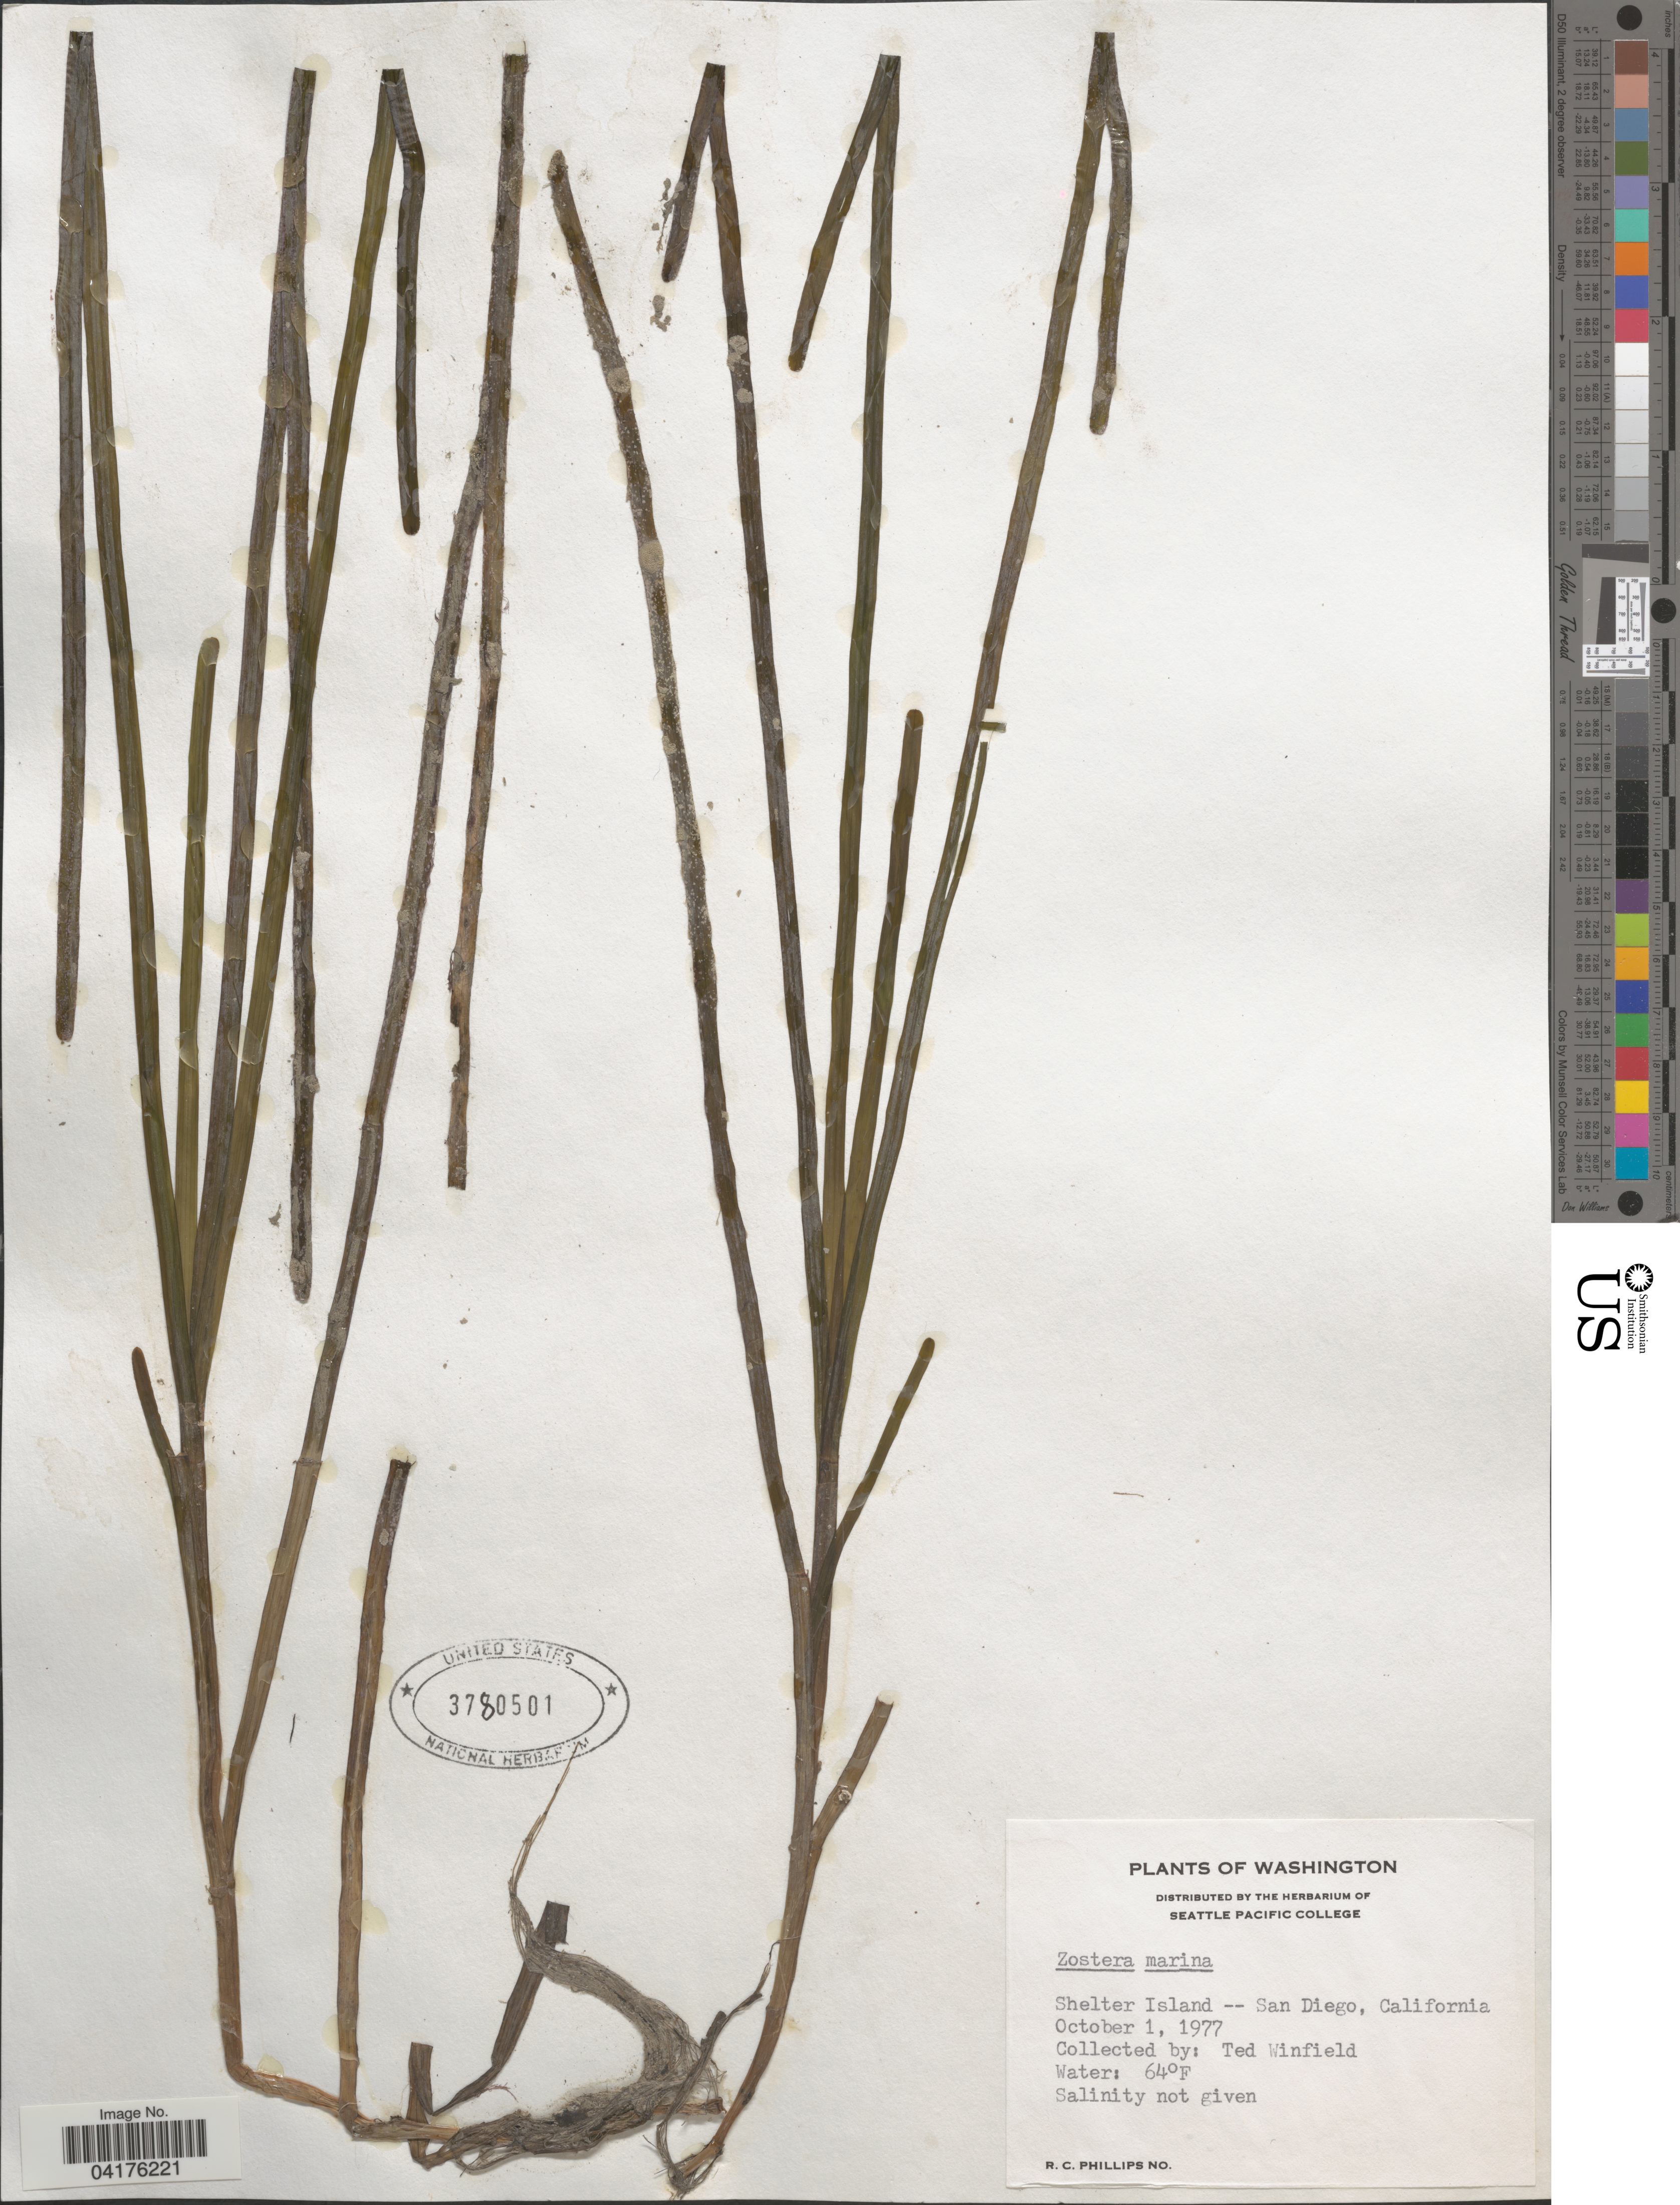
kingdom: Plantae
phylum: Tracheophyta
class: Liliopsida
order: Alismatales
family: Zosteraceae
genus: Zostera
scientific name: Zostera marina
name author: L.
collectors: T. Winfield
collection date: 1977-10-01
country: United States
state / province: California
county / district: San Diego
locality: Shelter Island -- San Diego.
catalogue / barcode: US 3780501